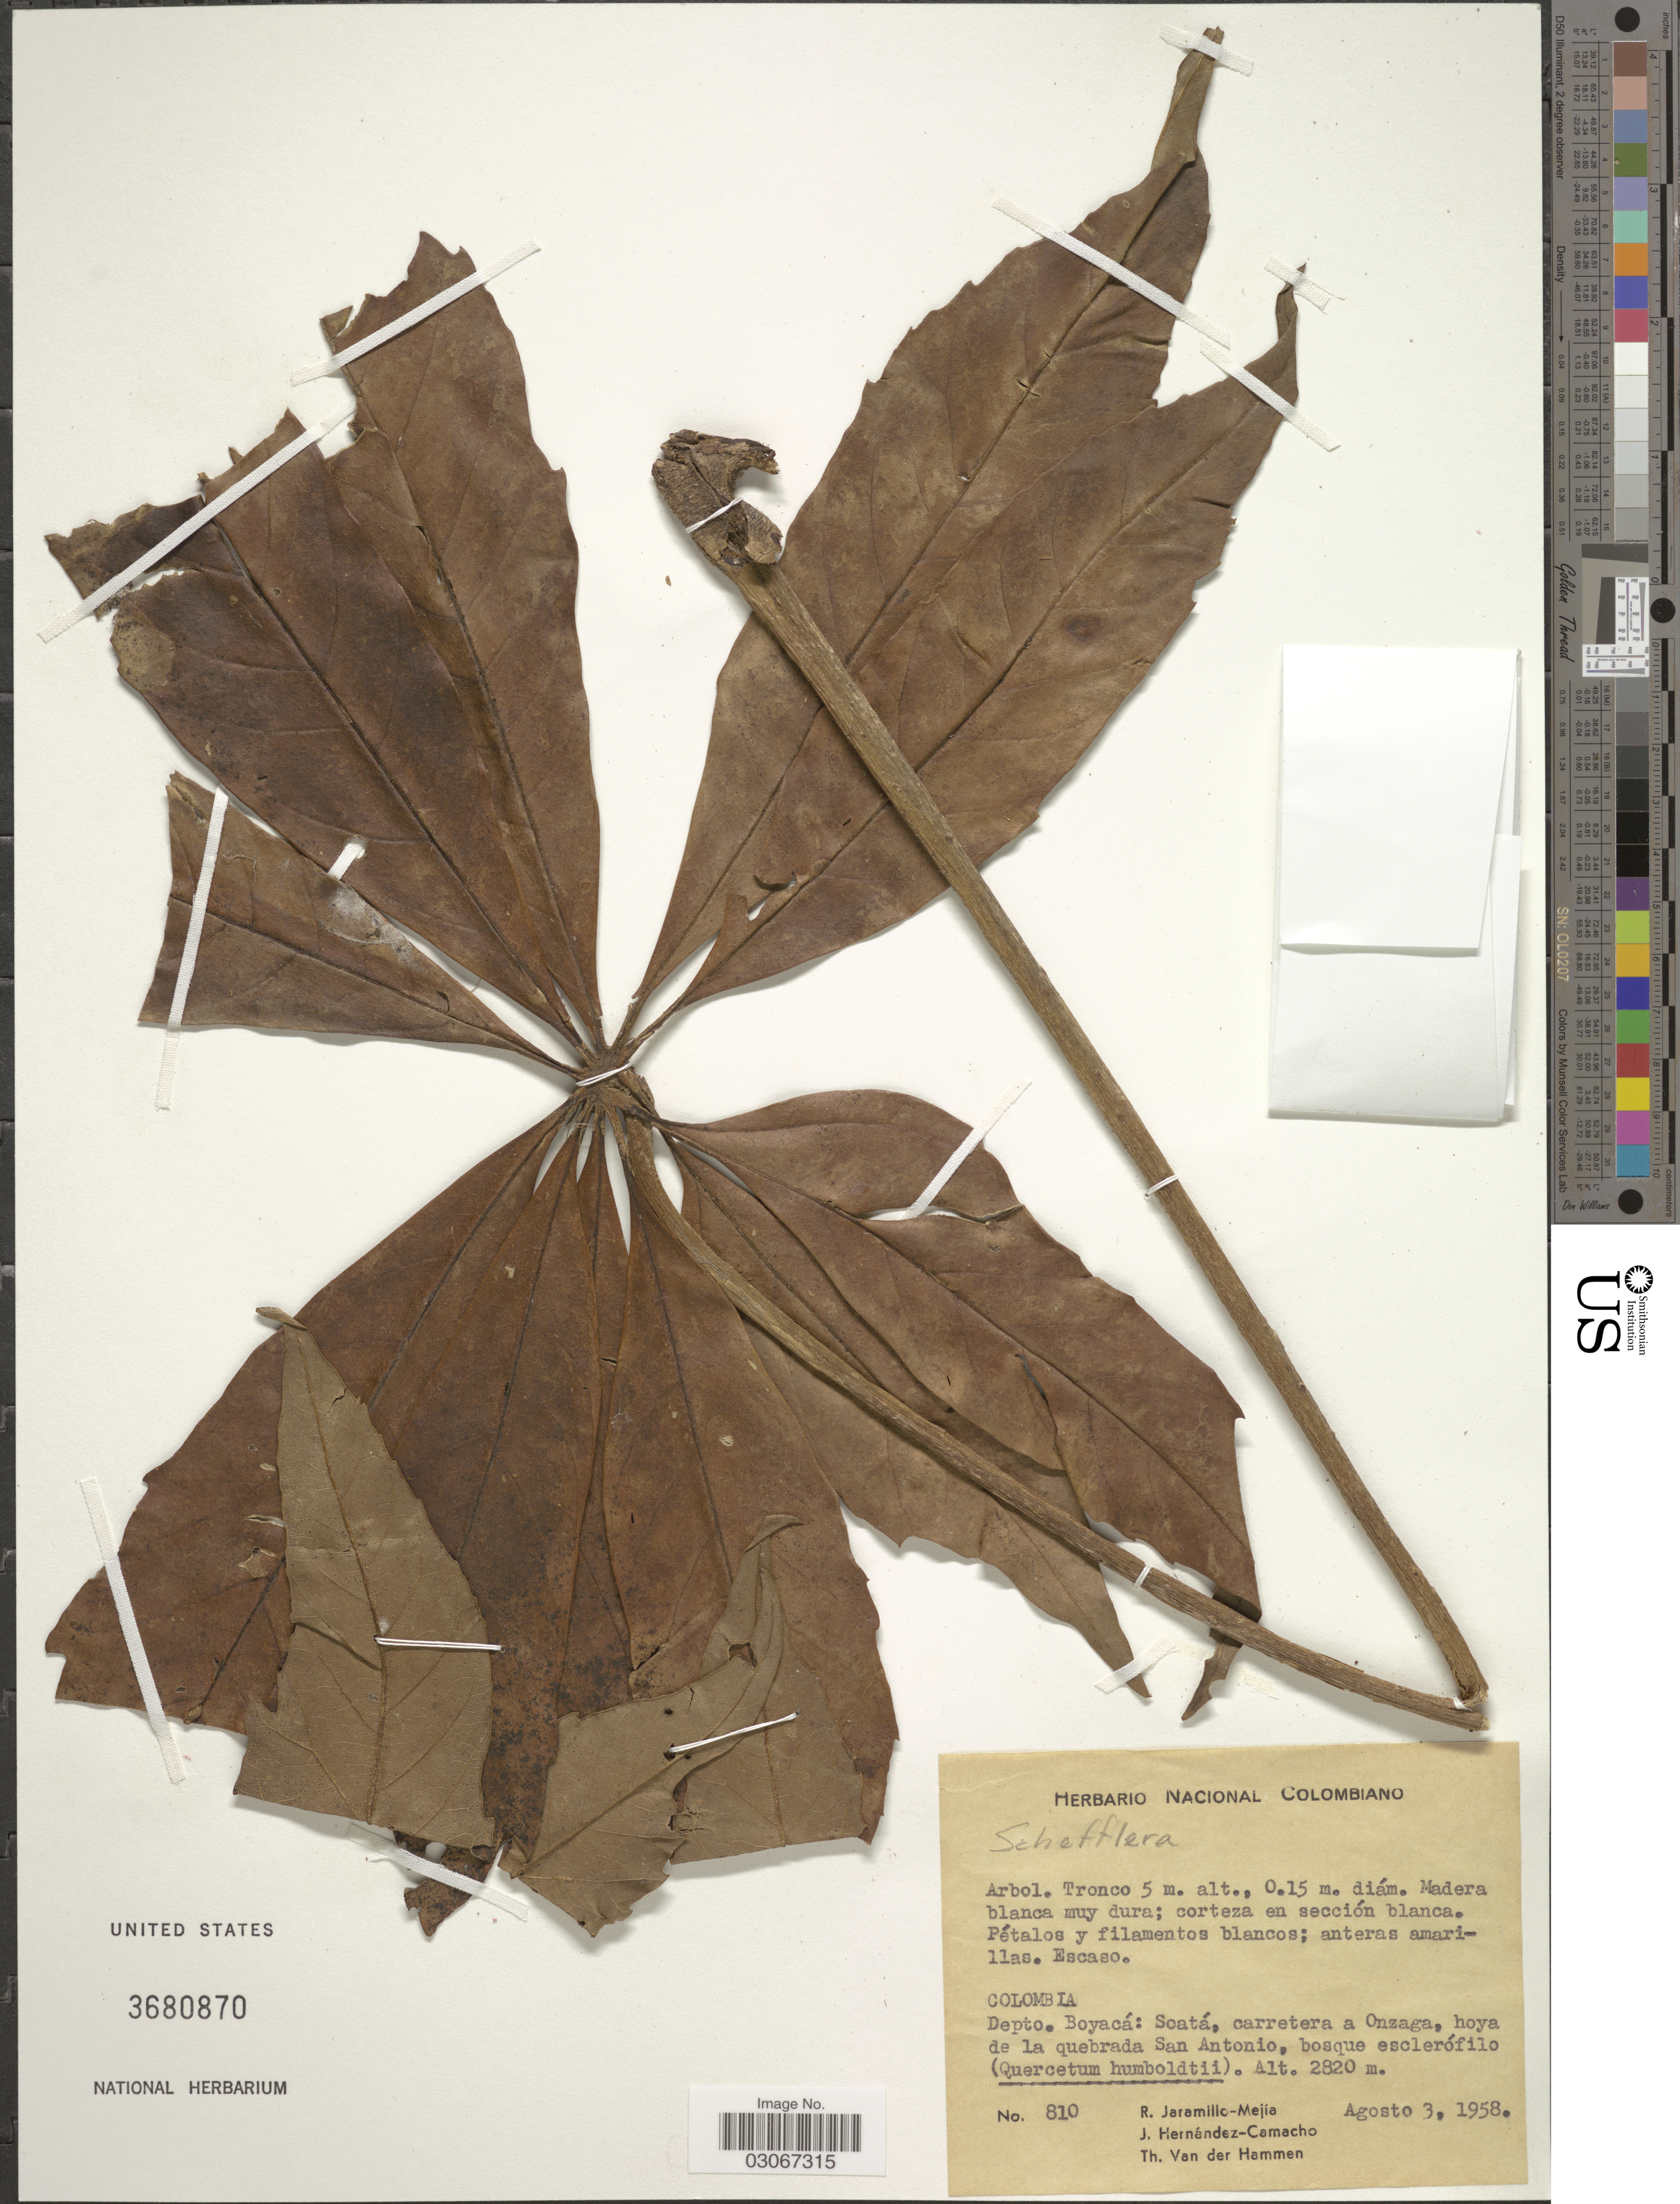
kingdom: Plantae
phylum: Tracheophyta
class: Magnoliopsida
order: Apiales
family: Araliaceae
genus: Schefflera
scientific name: Schefflera sp.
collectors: R. Jaramillo M., J. Hernandez Camacho & T. Van der Hammen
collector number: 810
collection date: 1958-08-03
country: Colombia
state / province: Boyacá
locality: Depto. Boyacá: Soatá, carretera a Onzaga, hoya de la quebrada San Antonio.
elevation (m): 2820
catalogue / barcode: US 3680870